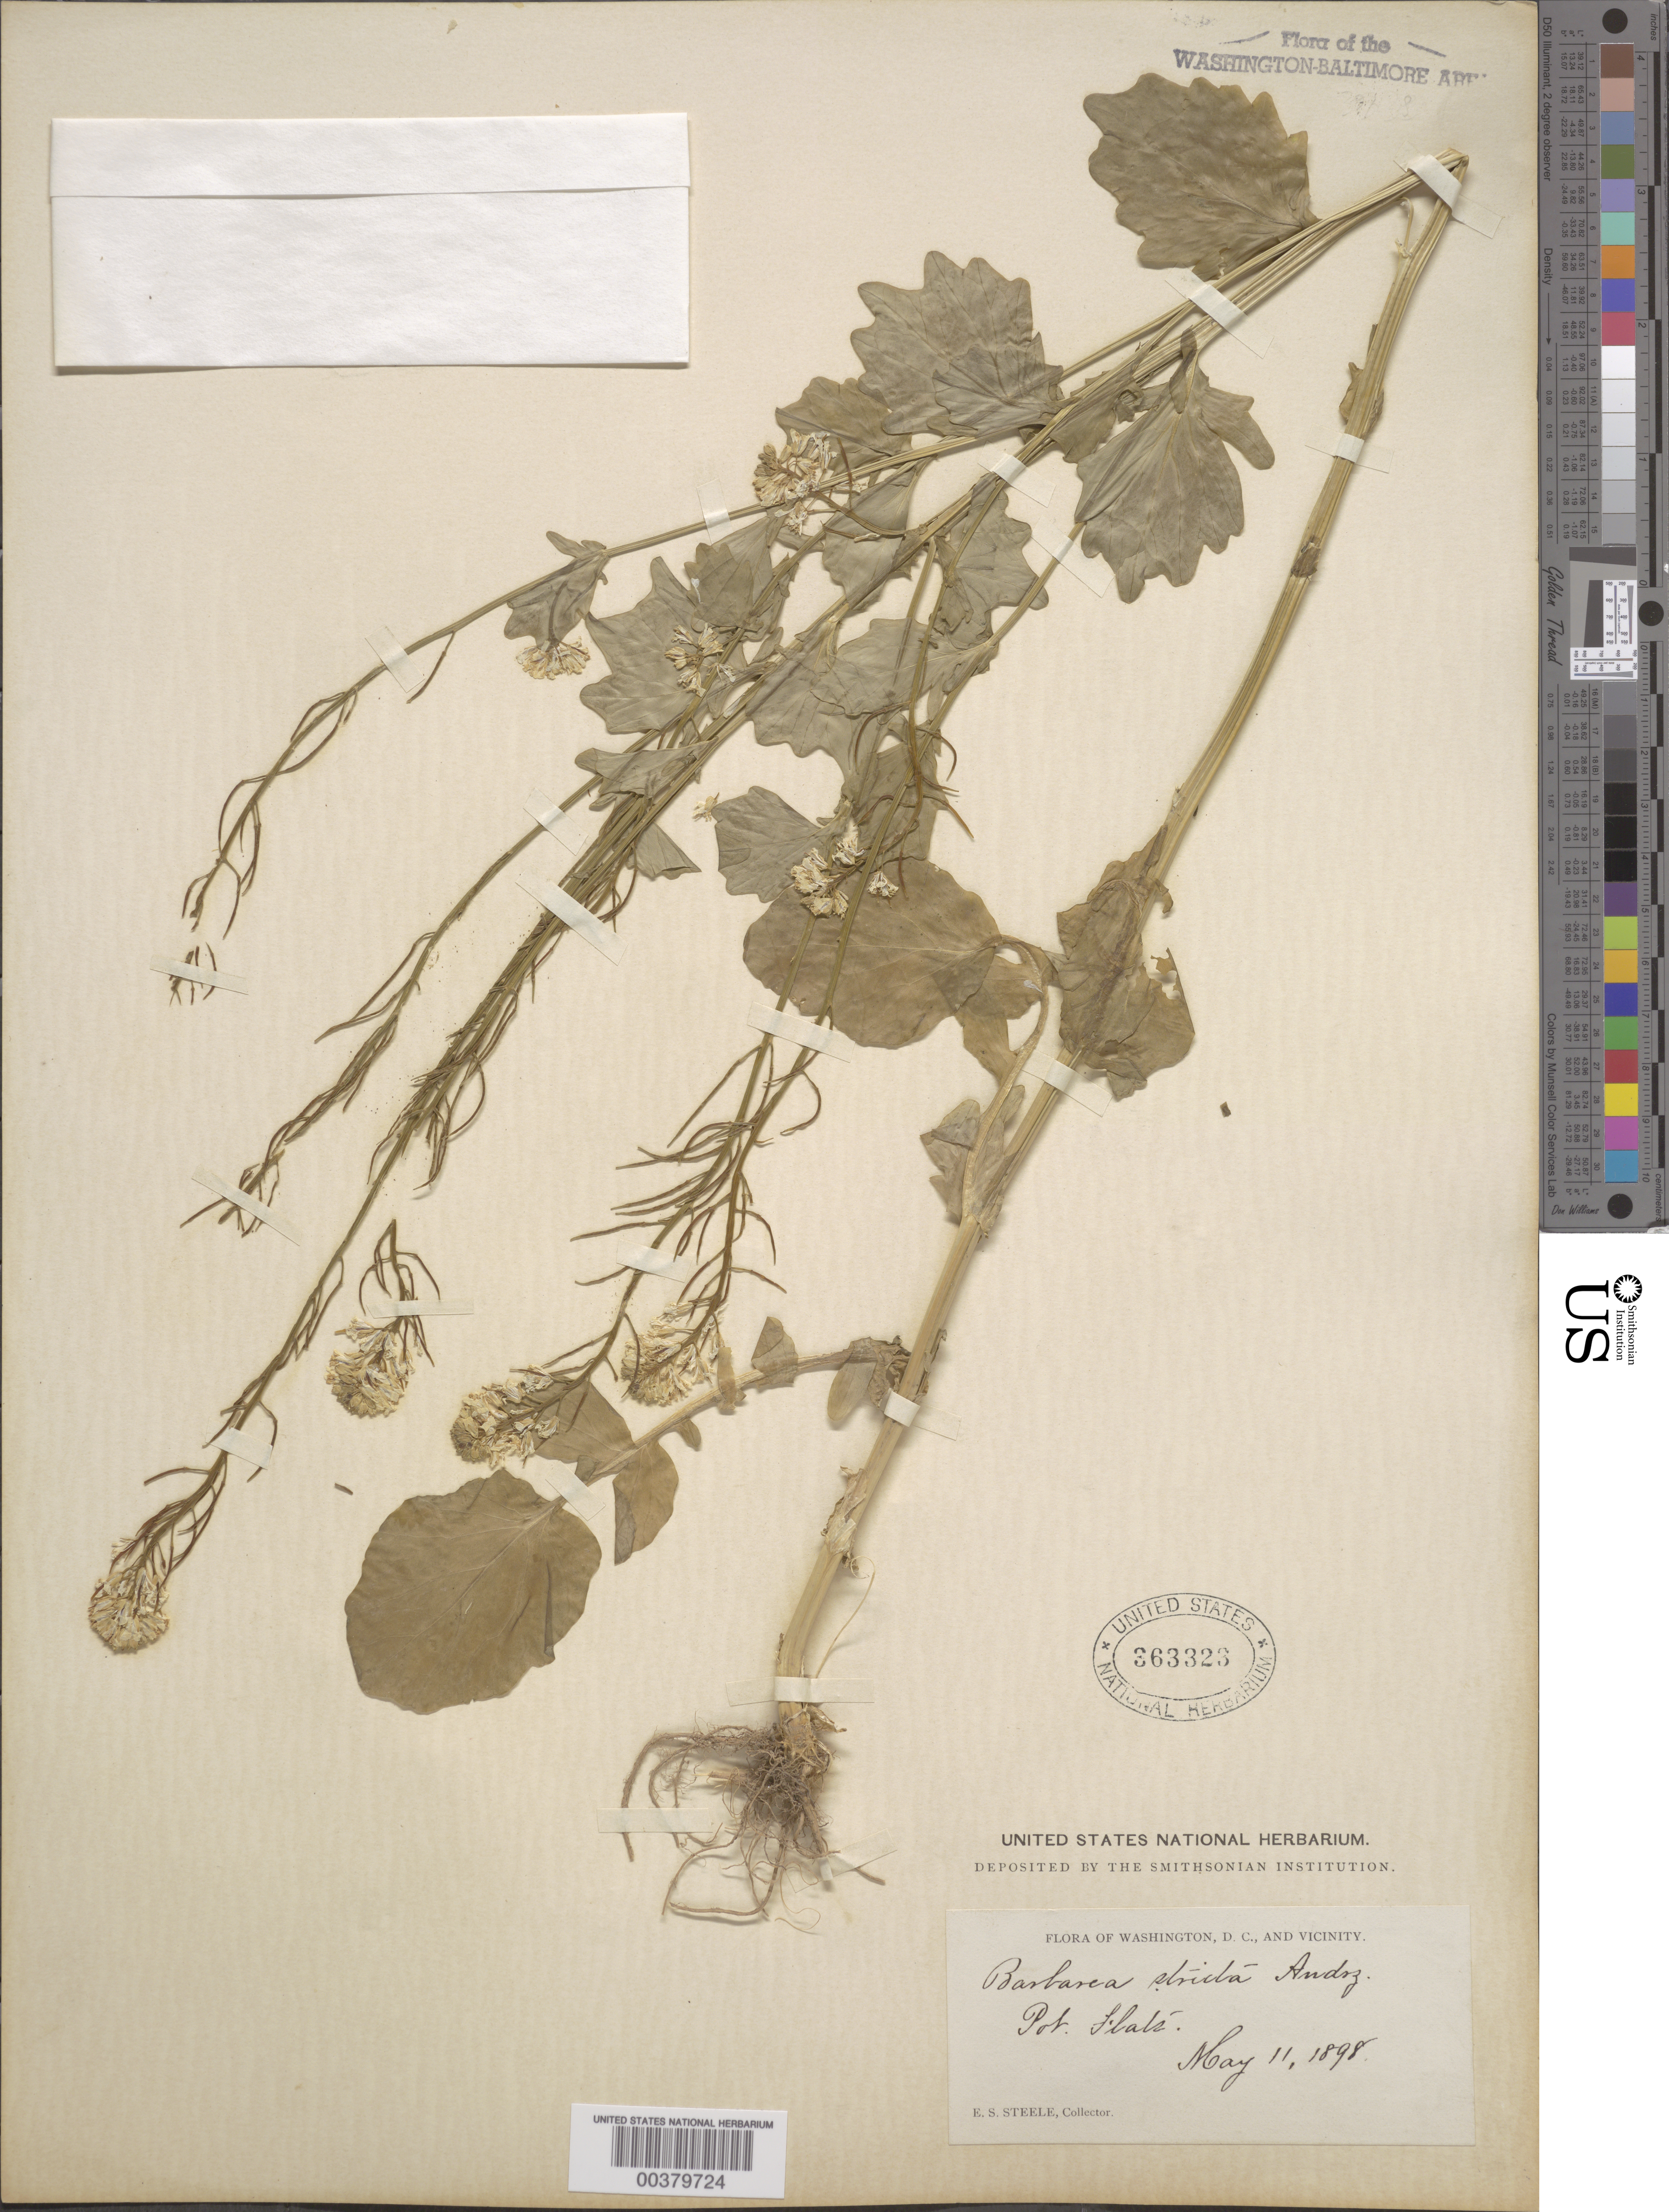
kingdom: Plantae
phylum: Tracheophyta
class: Magnoliopsida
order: Brassicales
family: Brassicaceae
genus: Barbarea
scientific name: Barbarea vulgaris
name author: W.T. Aiton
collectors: E. Steele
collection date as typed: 11 May 1898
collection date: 1898-05-11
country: United States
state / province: District of Columbia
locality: Potomac flats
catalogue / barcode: US 363323